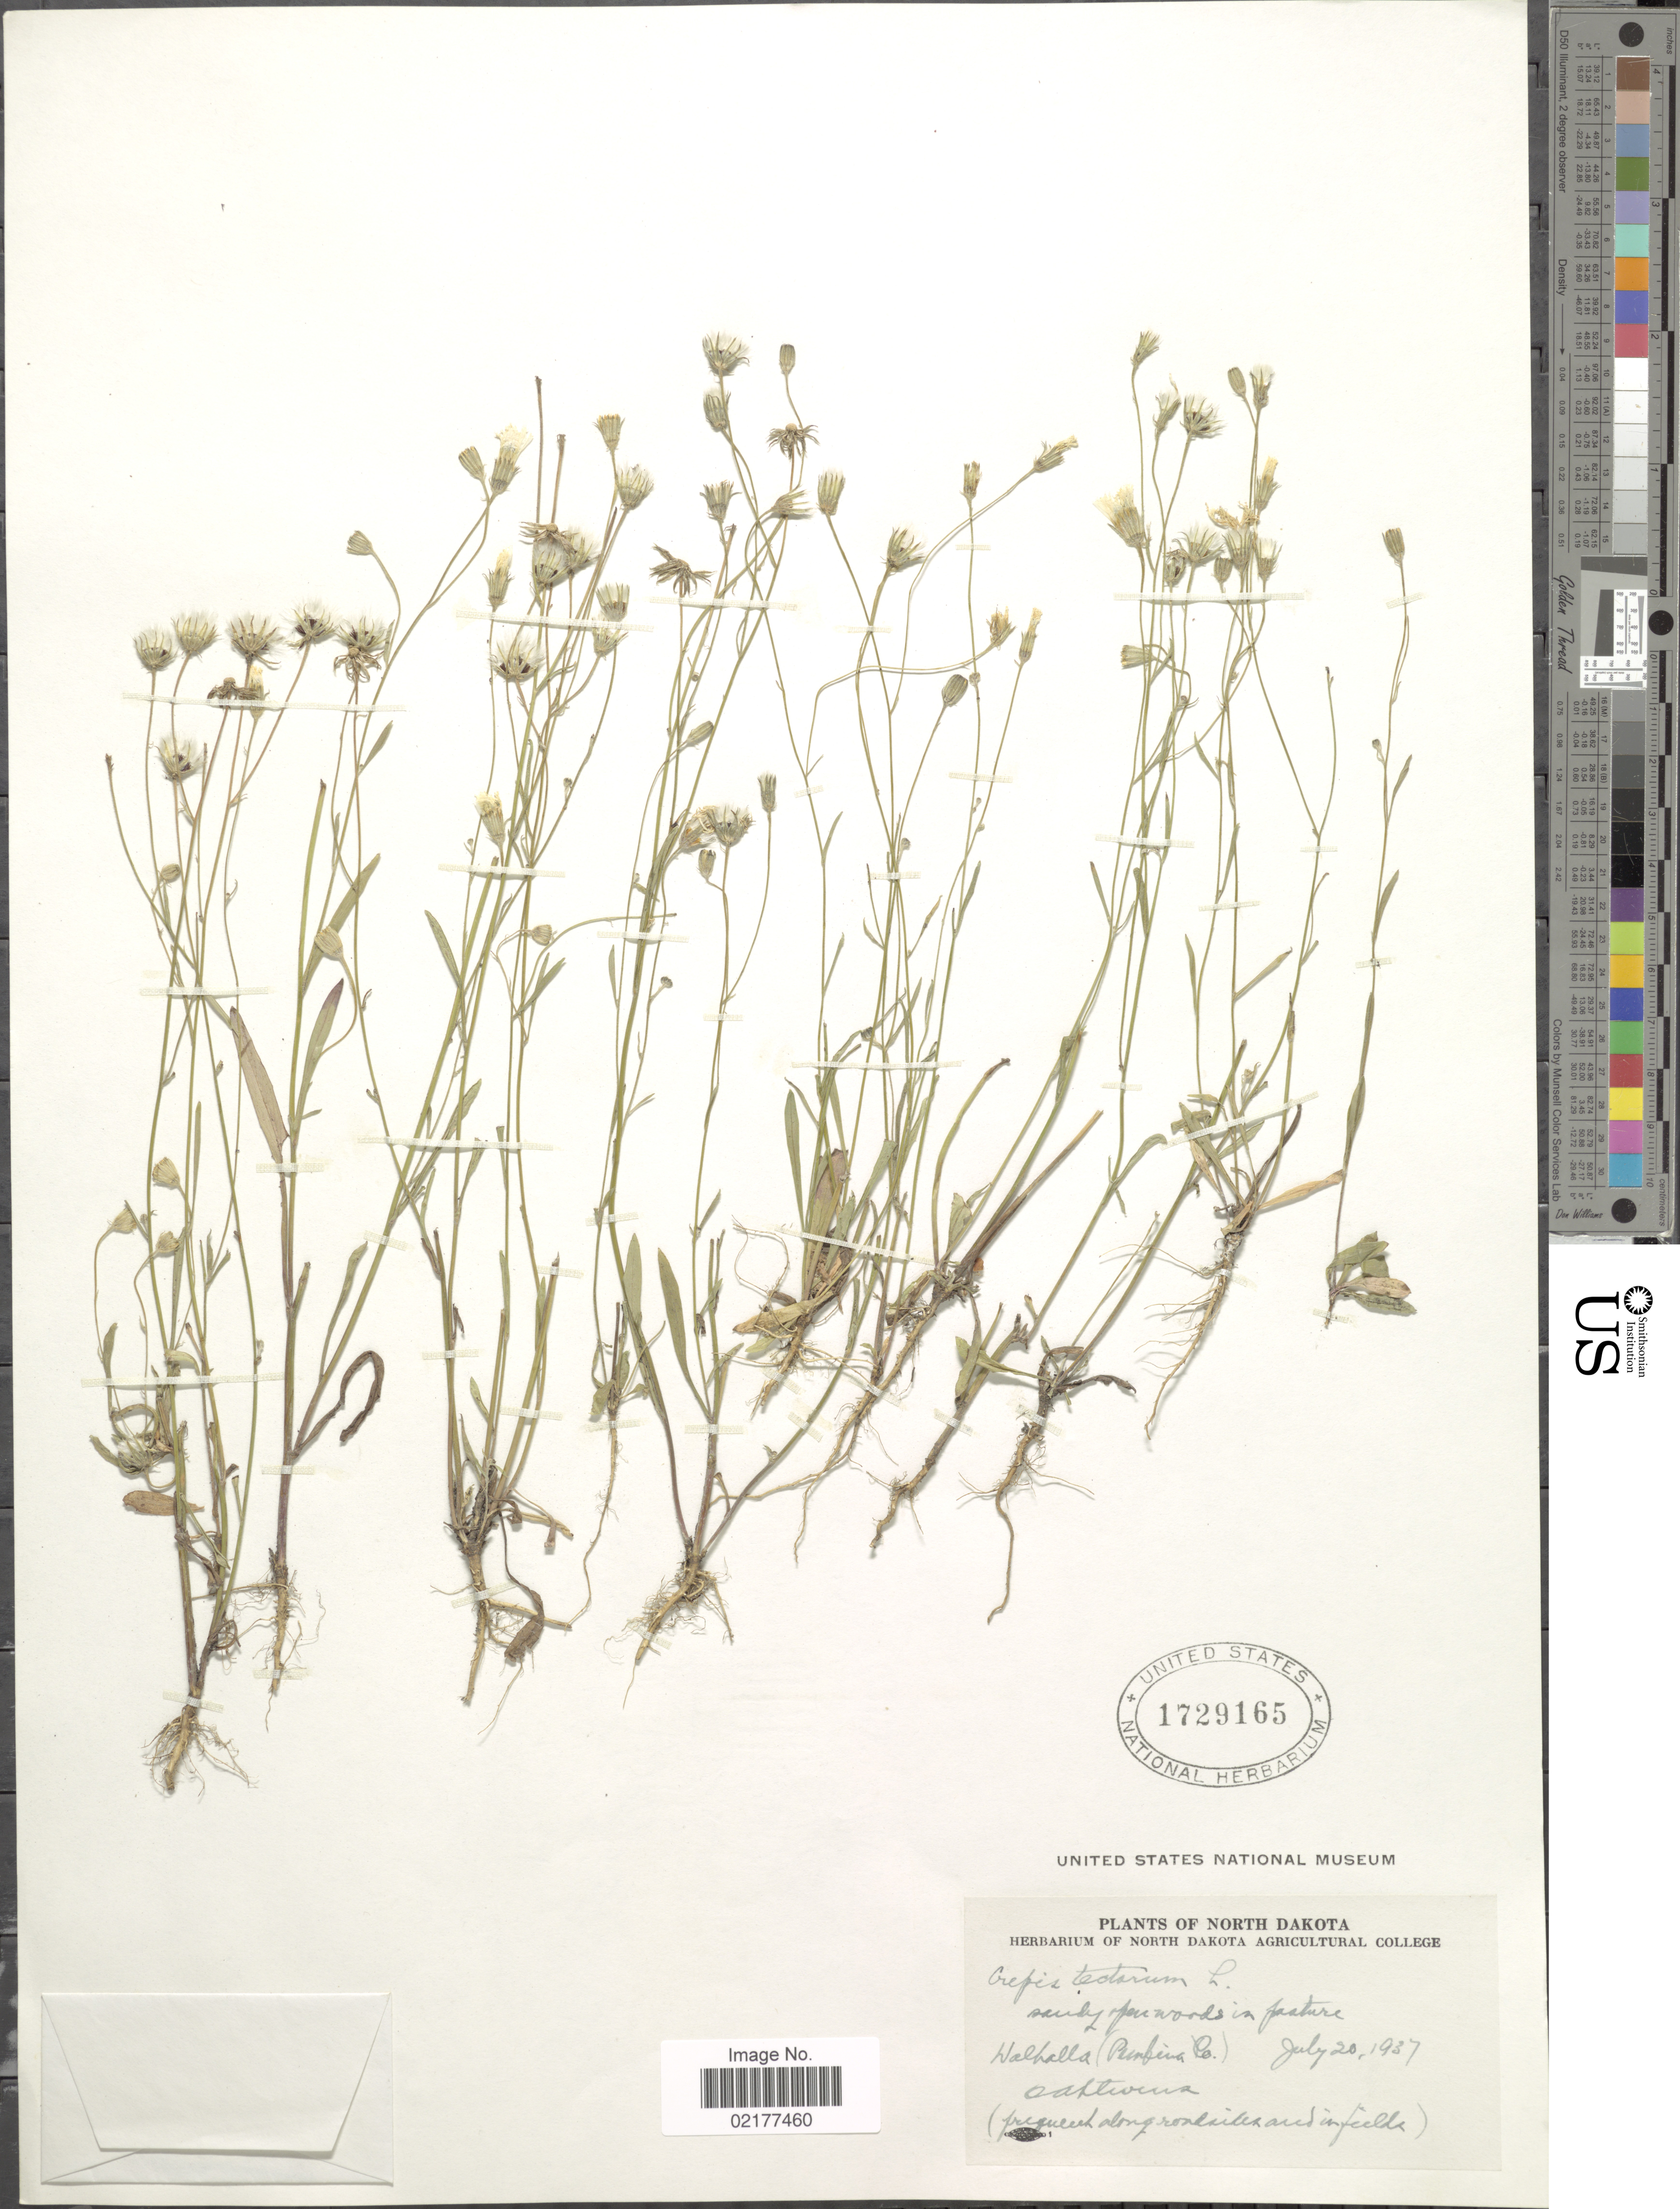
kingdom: Plantae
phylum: Tracheophyta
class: Magnoliopsida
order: Asterales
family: Asteraceae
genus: Crepis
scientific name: Crepis tectorum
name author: L.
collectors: O. A. Stevens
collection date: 1937-07-20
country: United States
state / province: North Dakota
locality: Walhalla (Pembina Co.)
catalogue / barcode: US 1729165